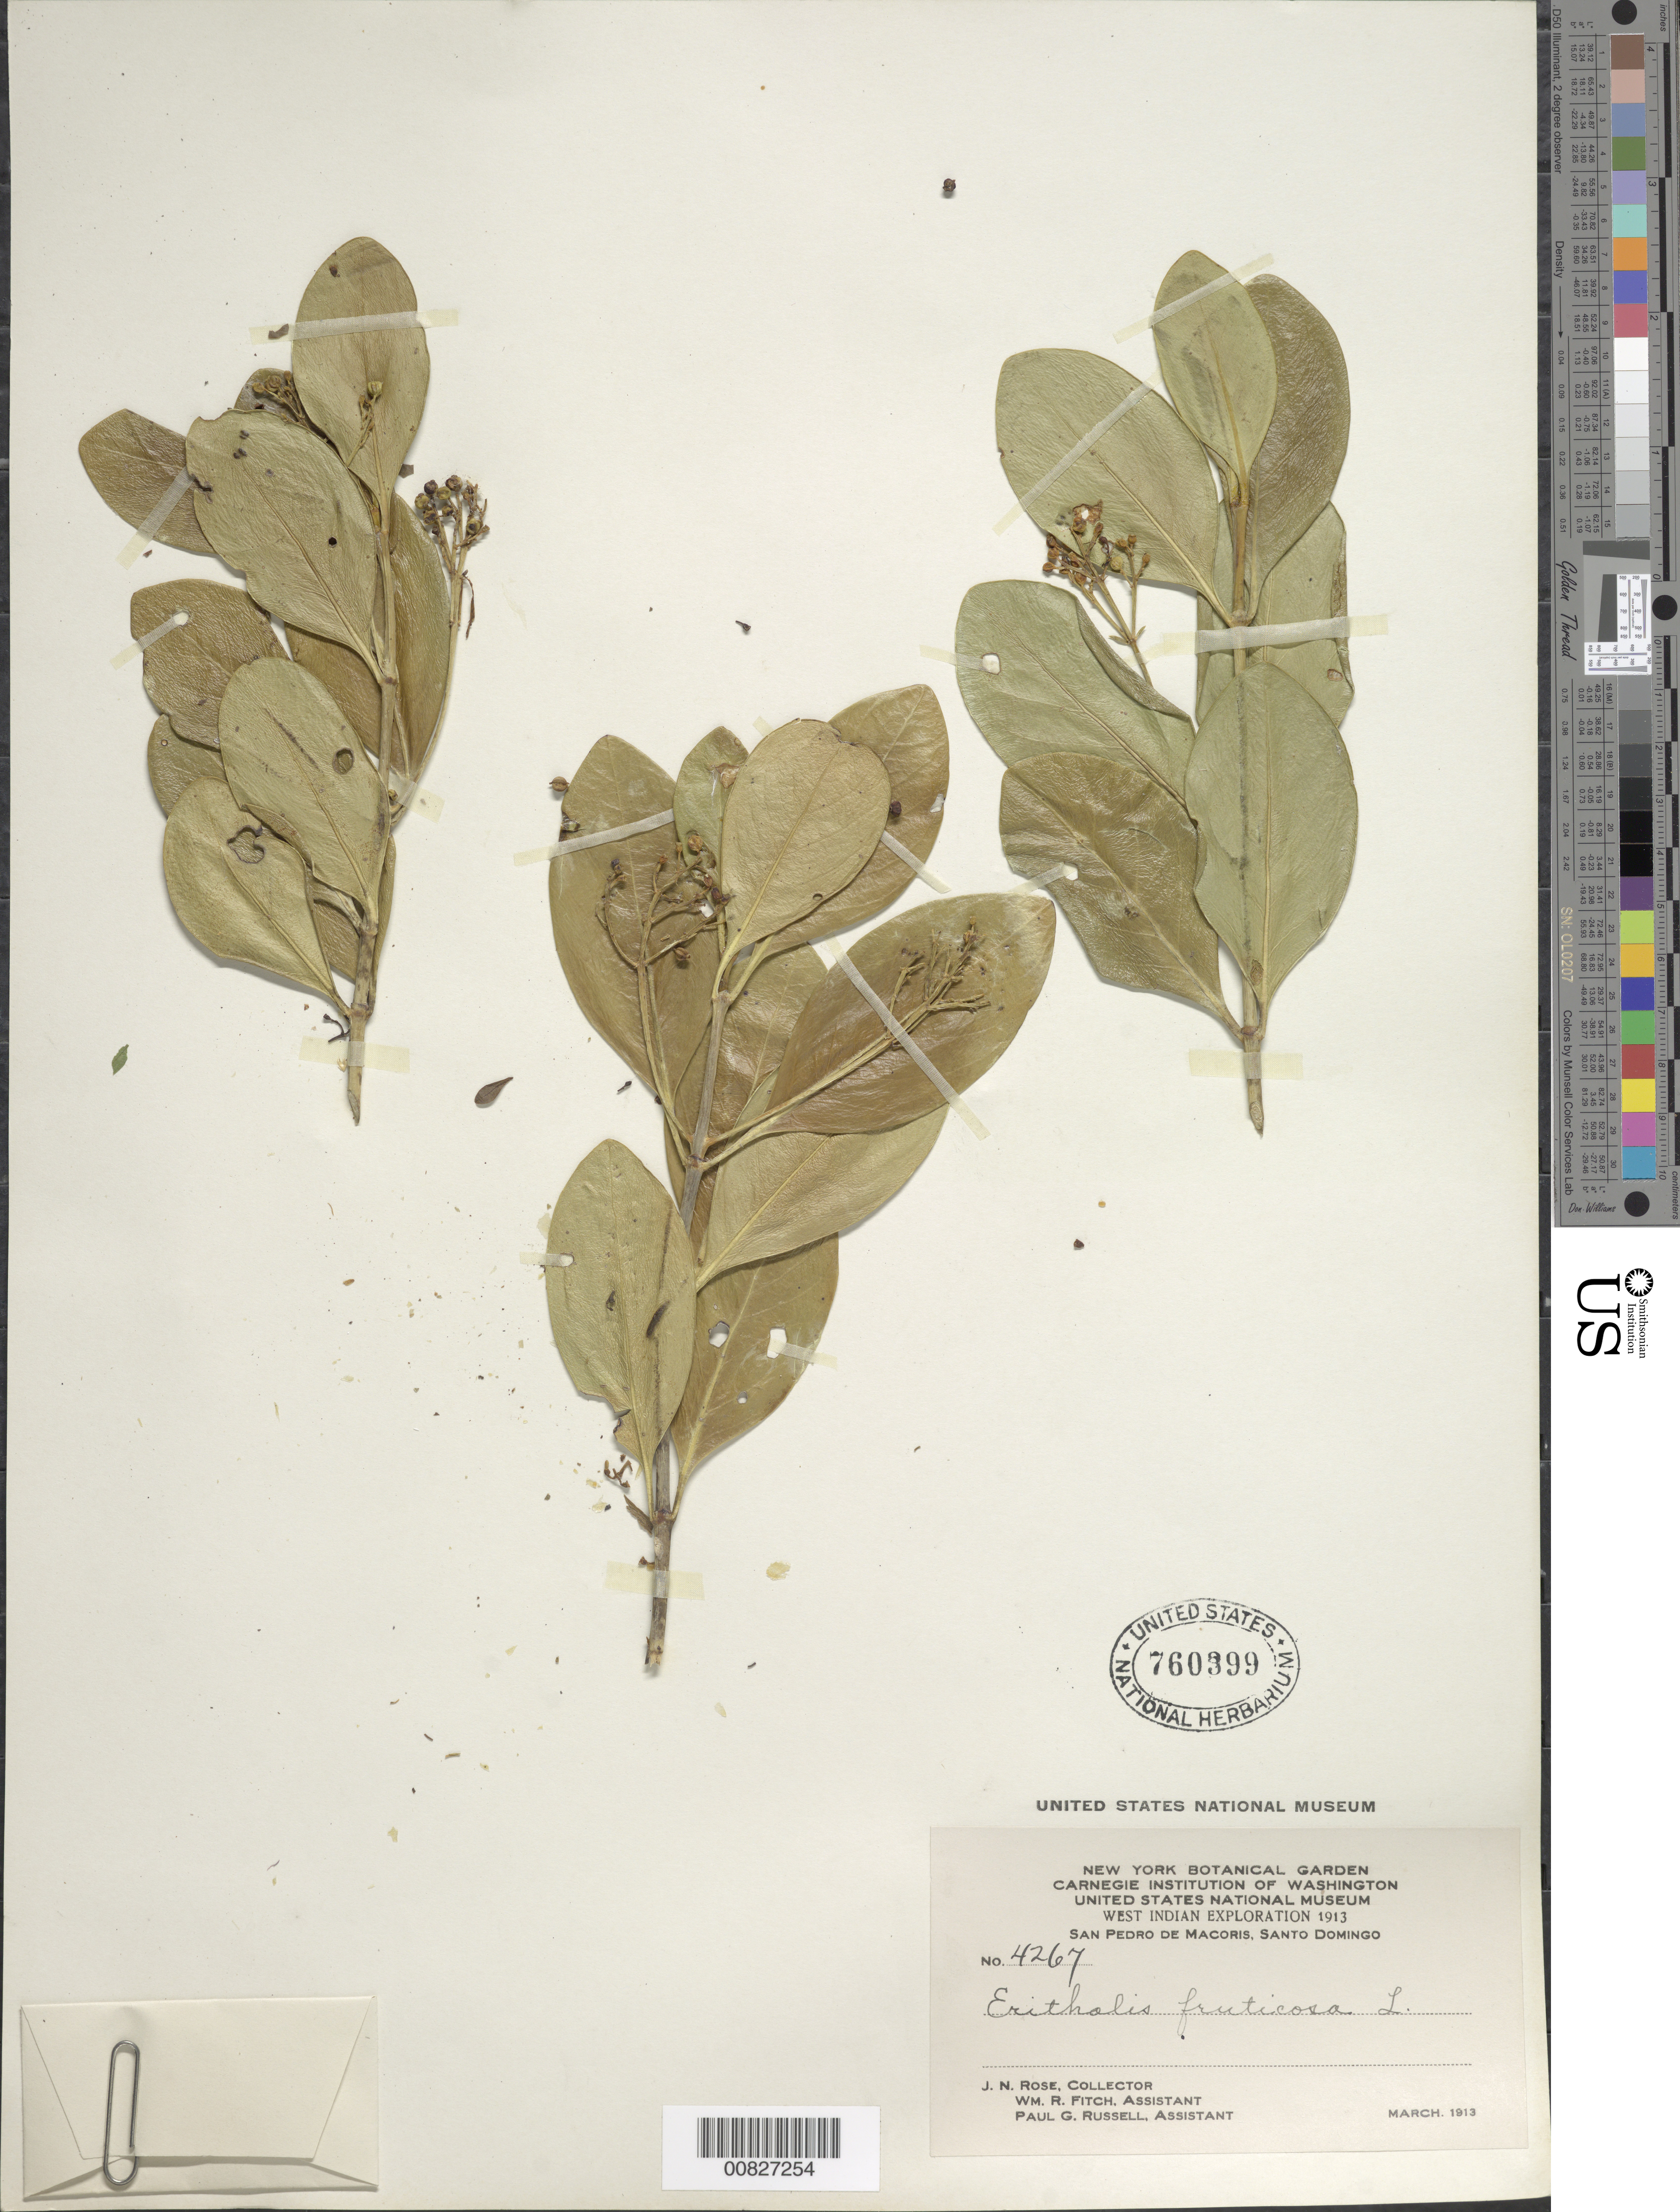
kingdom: Plantae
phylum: Tracheophyta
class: Magnoliopsida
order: Gentianales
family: Rubiaceae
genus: Erithalis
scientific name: Erithalis fruticosa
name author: L.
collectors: J. N. Rose, W. R. Fitch & P. G. Russell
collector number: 4267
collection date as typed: Mar 1913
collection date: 1913-03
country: Dominican Republic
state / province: San Pedro de Macoris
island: Hispaniola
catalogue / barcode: US 760399